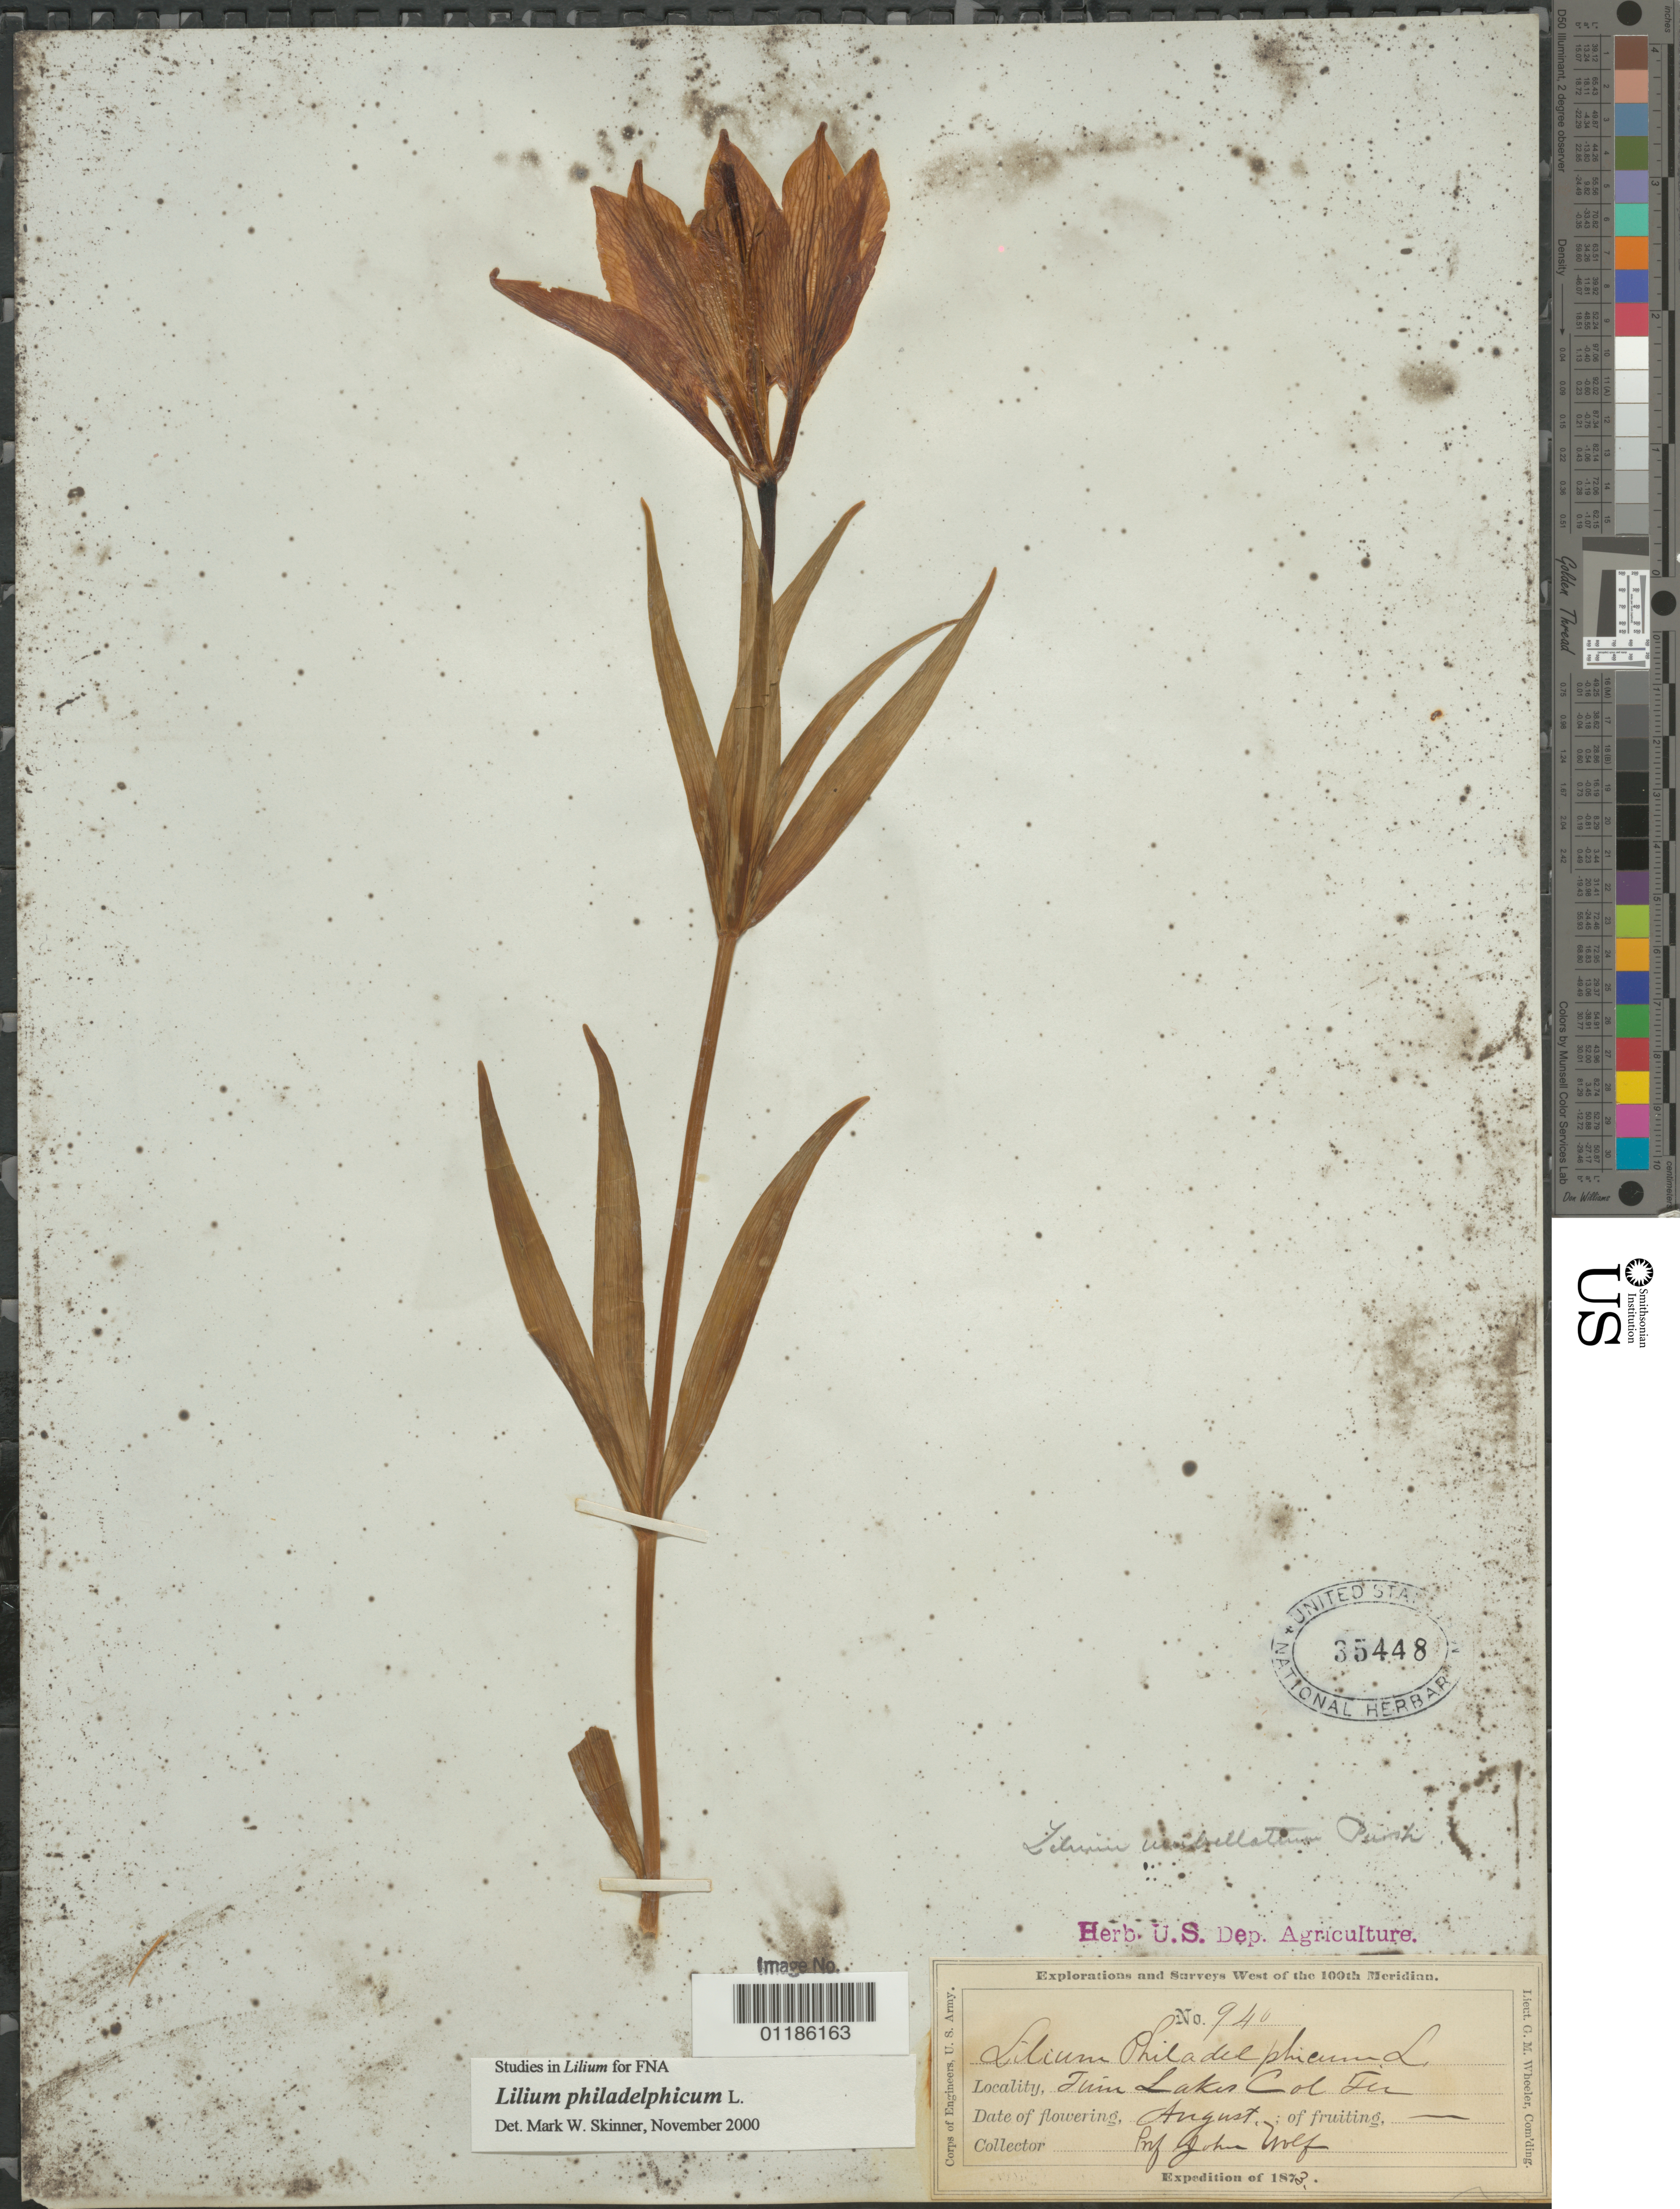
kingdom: Plantae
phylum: Tracheophyta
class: Liliopsida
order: Liliales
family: Liliaceae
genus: Lilium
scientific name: Lilium philadelphicum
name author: L.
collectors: J. Wolfe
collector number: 940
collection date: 1873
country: United States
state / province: Colorado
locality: Twin Lakes.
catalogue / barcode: US 35448